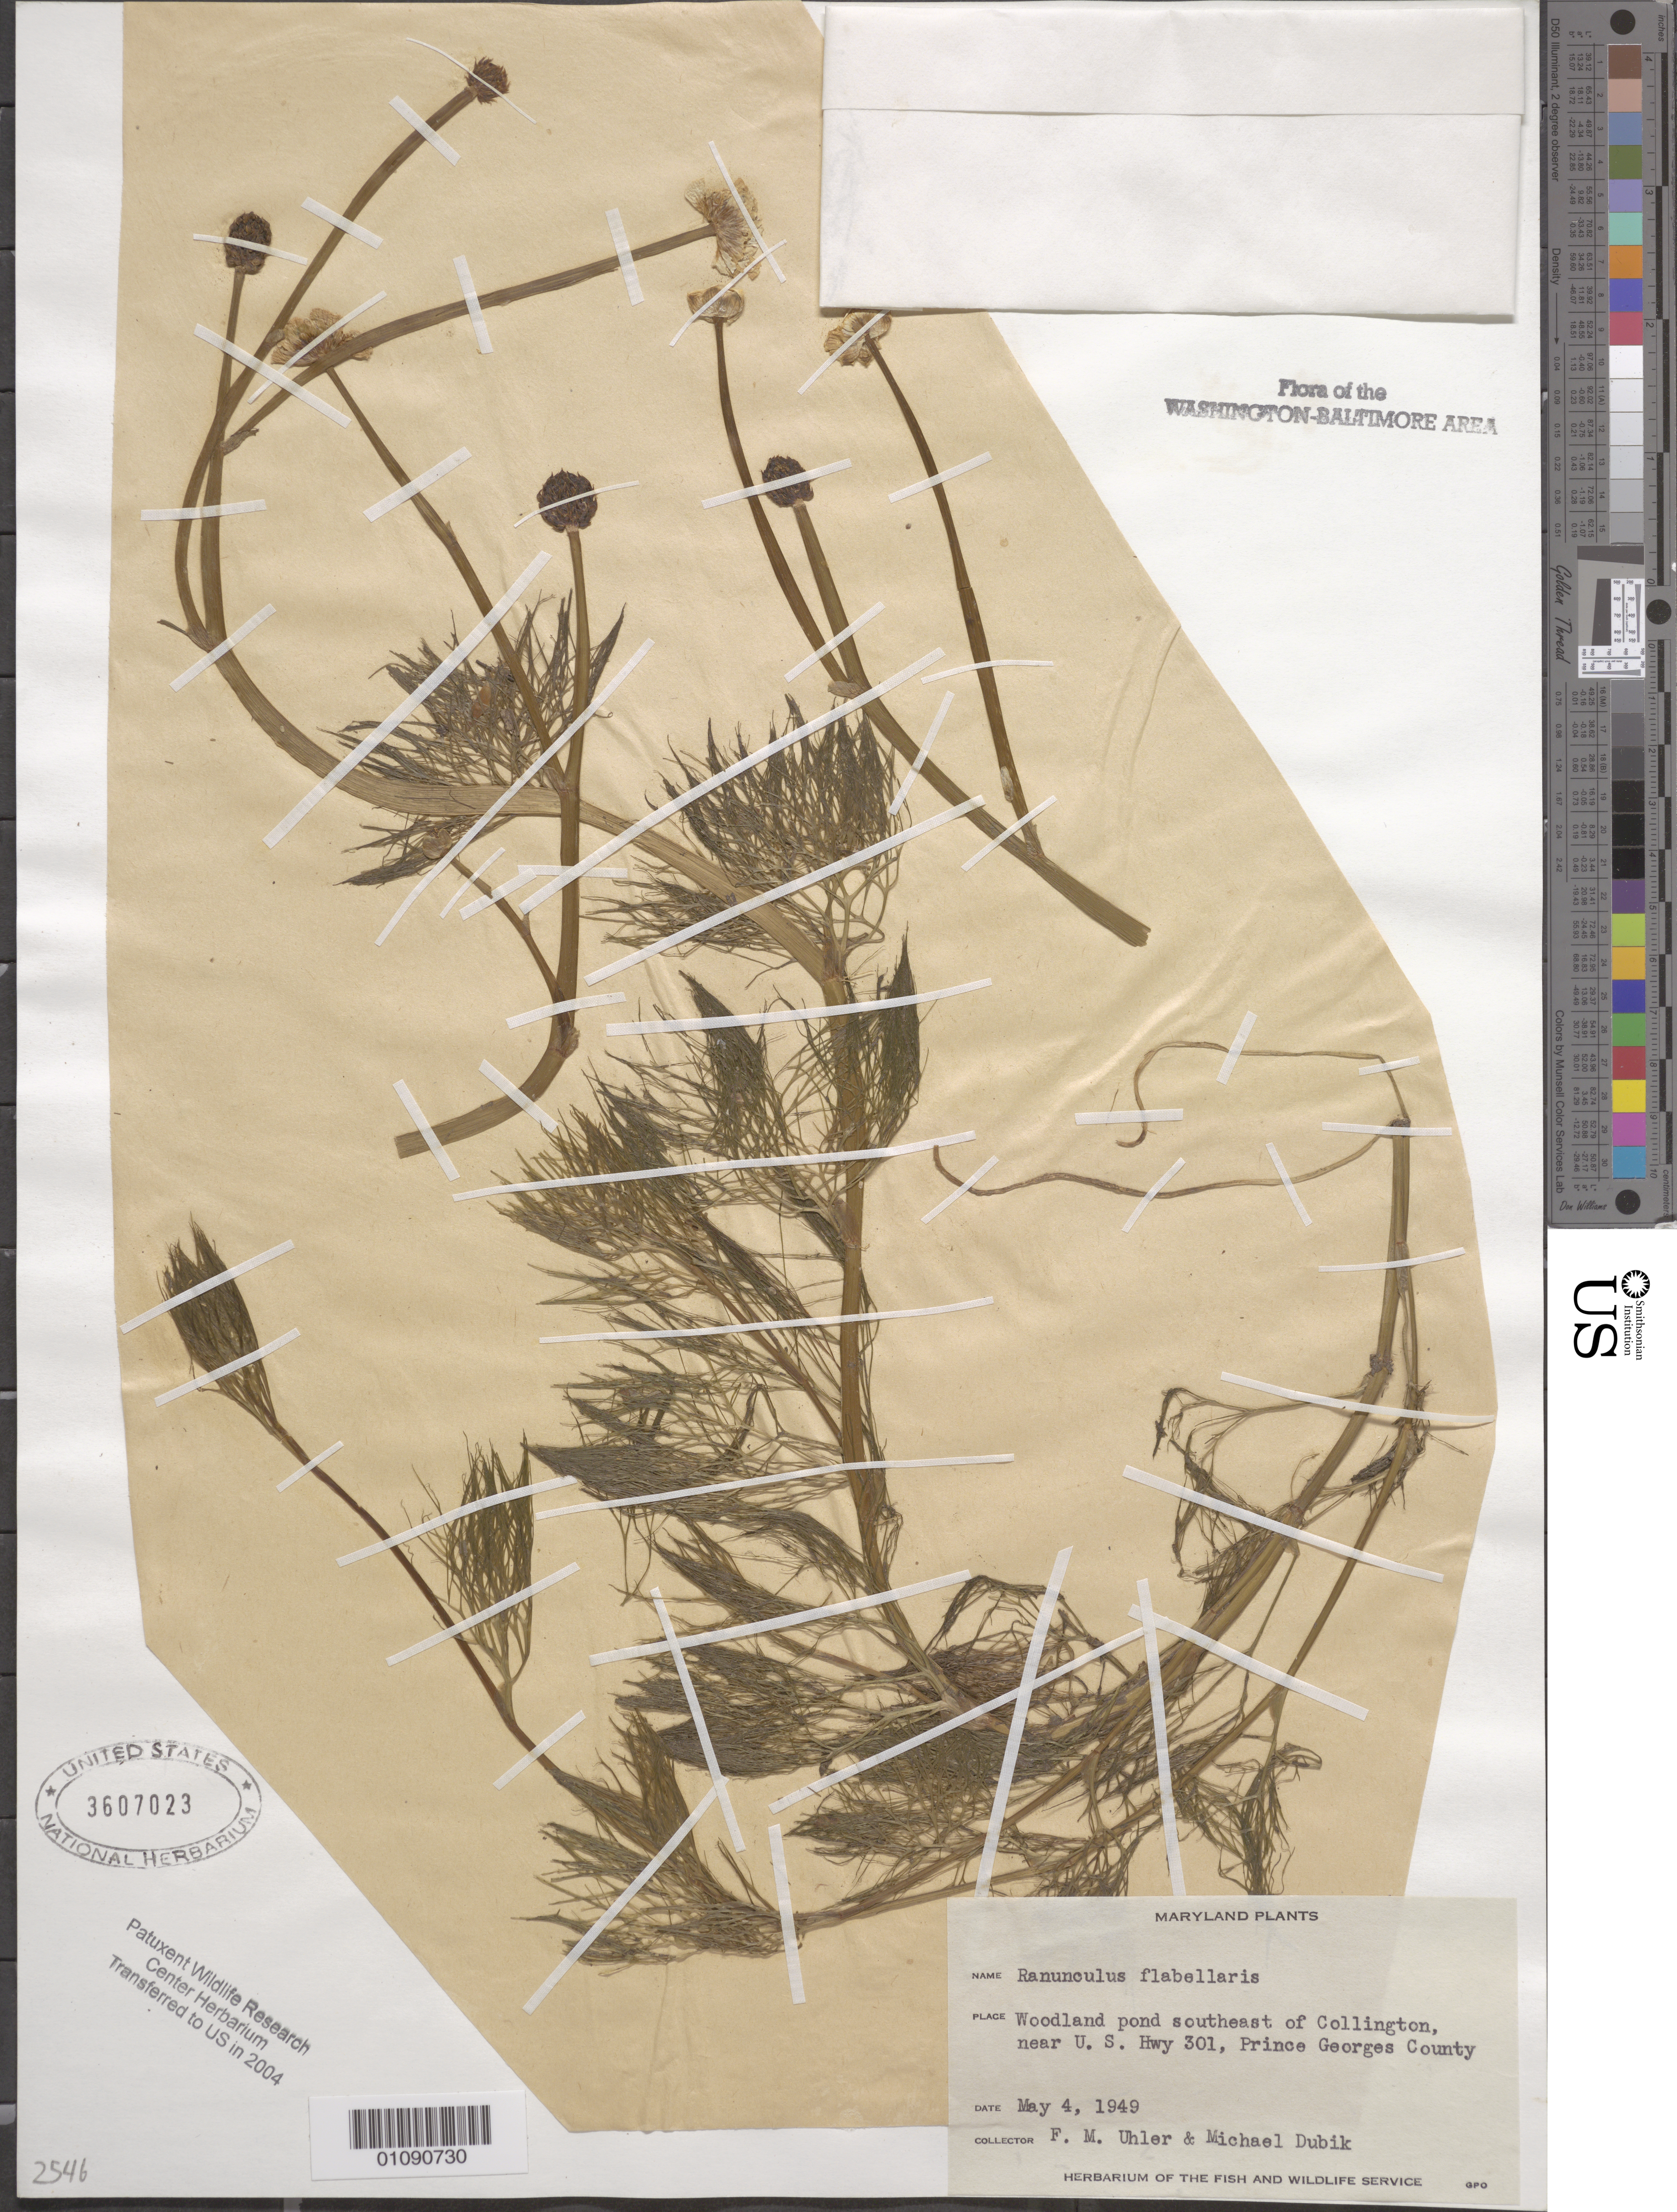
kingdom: Plantae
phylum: Tracheophyta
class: Magnoliopsida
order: Ranunculales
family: Ranunculaceae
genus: Ranunculus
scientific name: Ranunculus flabellaris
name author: Raf.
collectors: F. M. Uhler & M. Dubik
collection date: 1949-05-04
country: United States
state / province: Maryland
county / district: Prince George's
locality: S.E. of Collington, near U.S. Hwy. 301.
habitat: Woodland pond.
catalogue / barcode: US 3607023